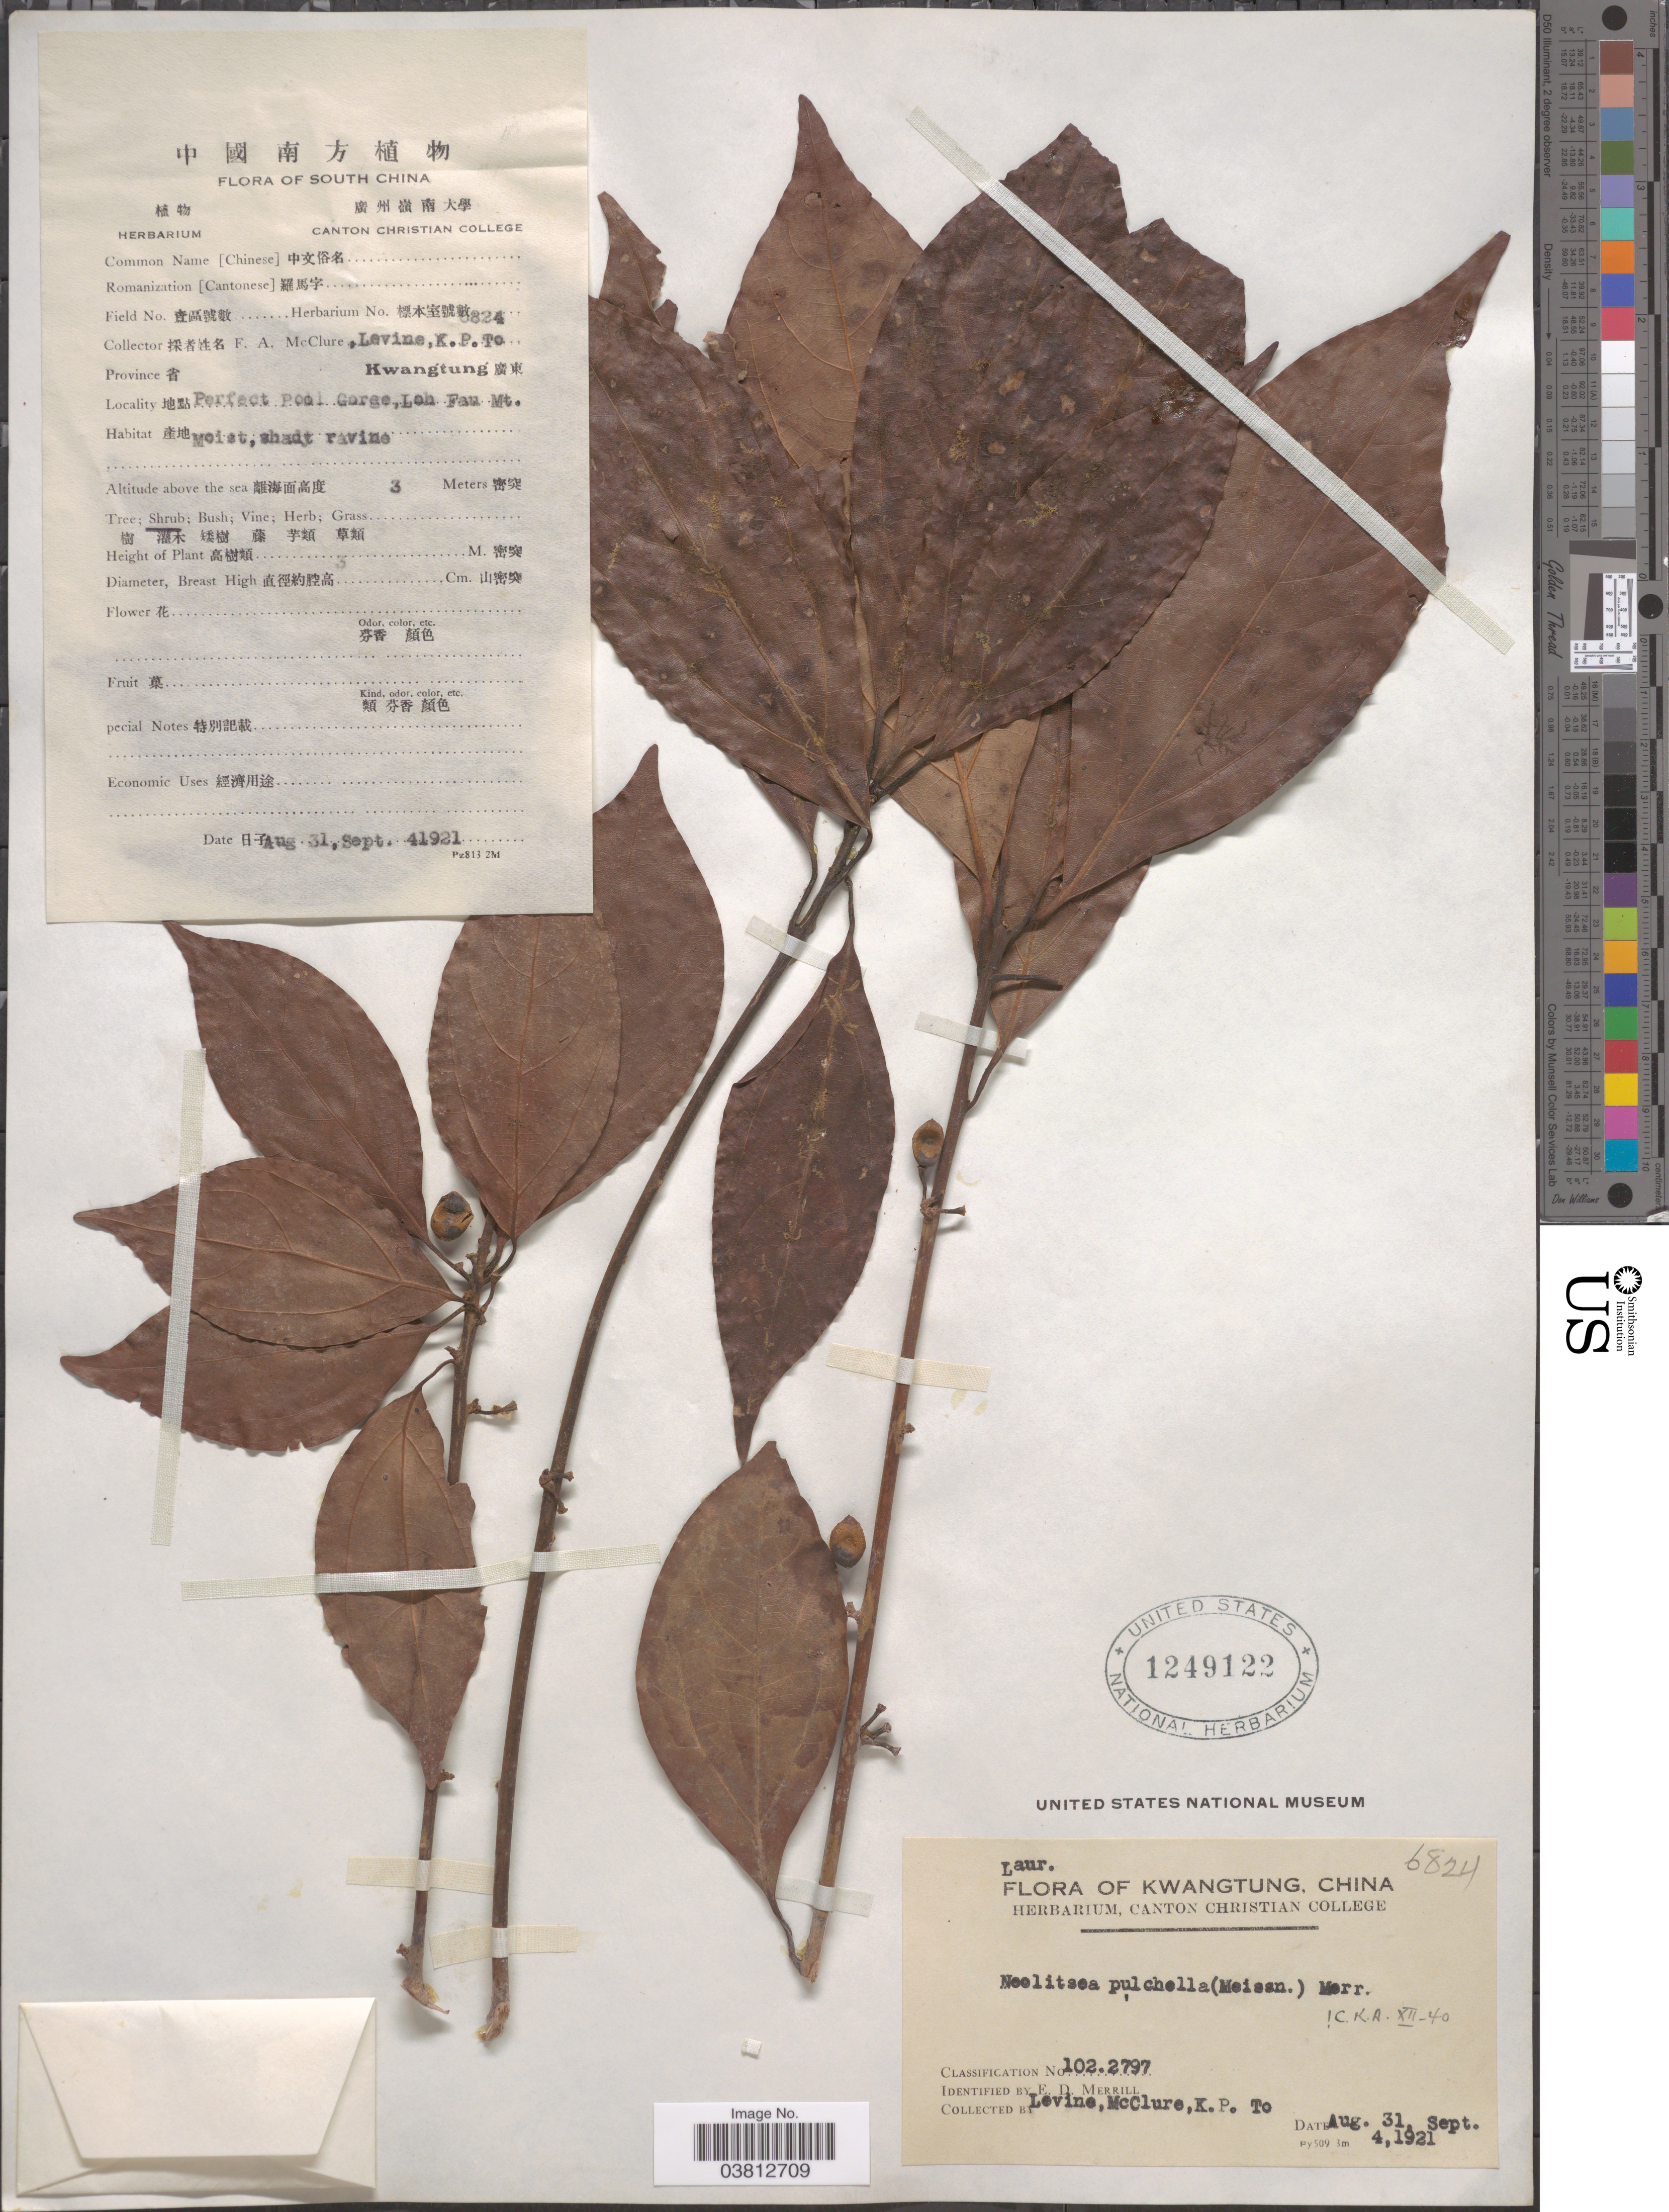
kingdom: Plantae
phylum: Tracheophyta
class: Magnoliopsida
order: Laurales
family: Lauraceae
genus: Neolitsea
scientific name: Neolitsea pulchella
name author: (Meisn.) Merr.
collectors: -. Levine, McClure, -- & Kang Peng To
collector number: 6824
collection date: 1921-08-31/1921-09-04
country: China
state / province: Guangdong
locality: Kwangtung. Perfect Pool Gorge, Loh Fau Mt.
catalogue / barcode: US 1249122